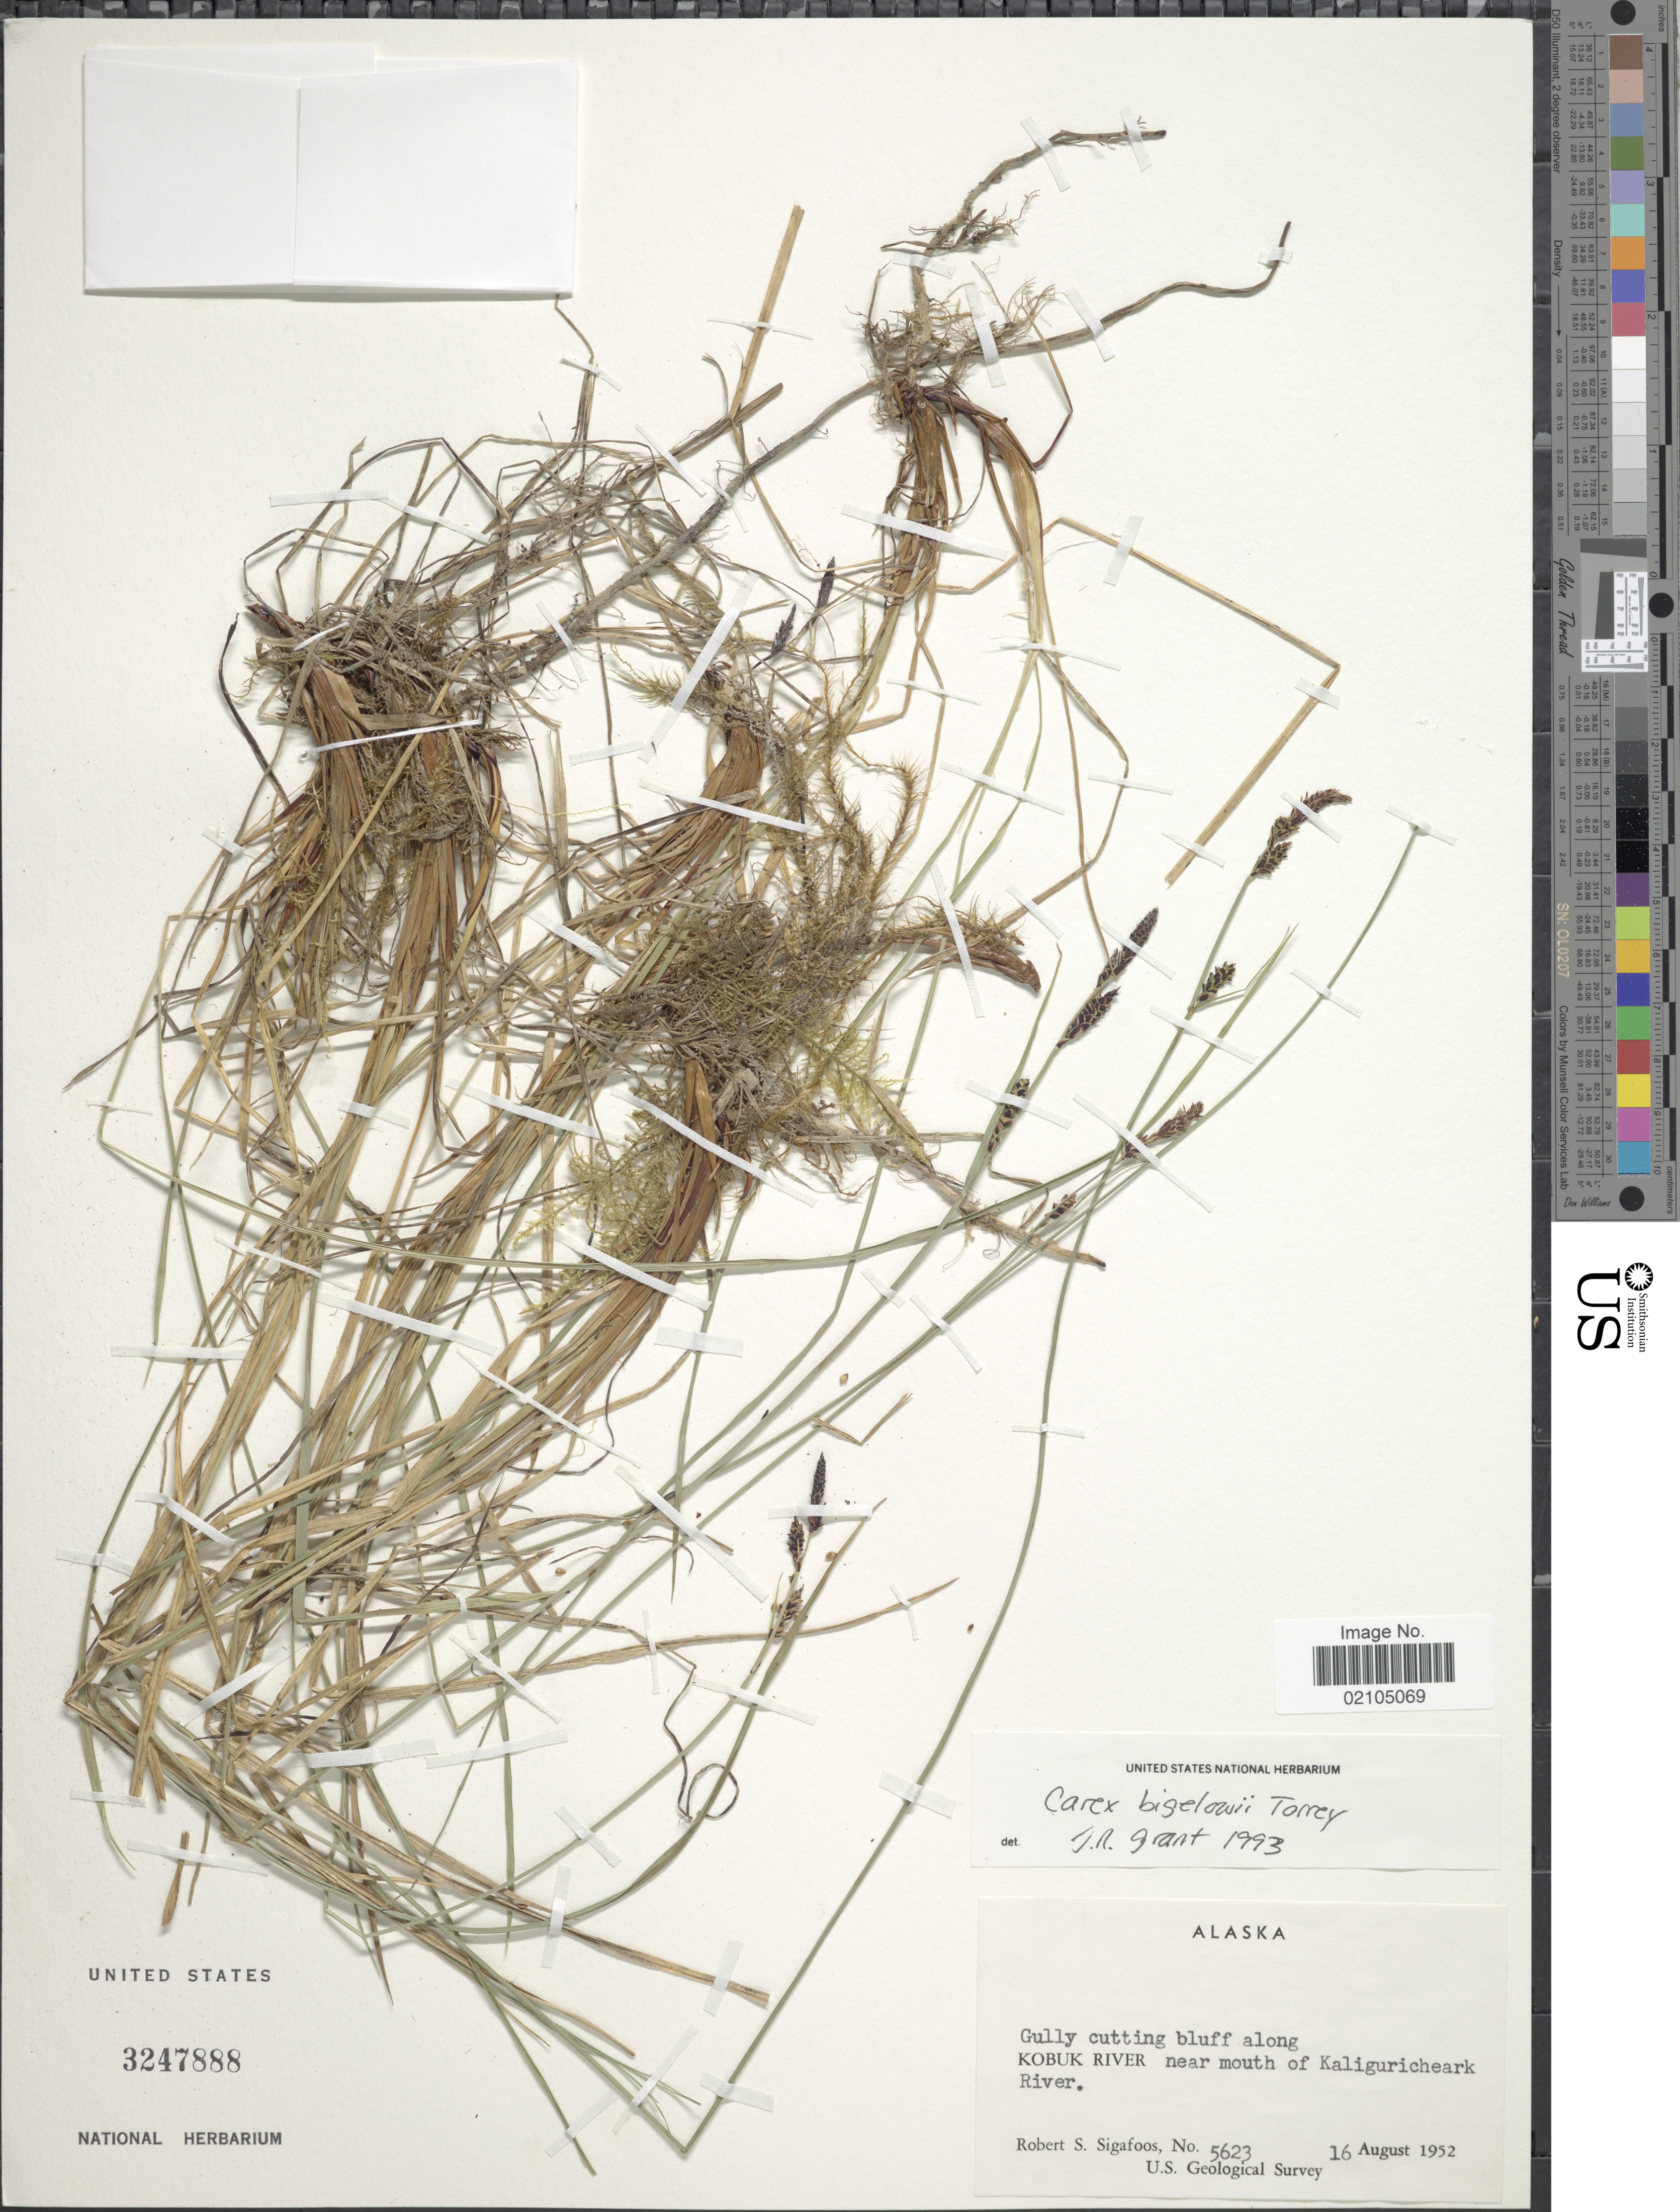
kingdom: Plantae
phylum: Tracheophyta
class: Liliopsida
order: Poales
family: Cyperaceae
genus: Carex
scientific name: Carex bigelowii subsp. lugens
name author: (Holm) T.V. Egorova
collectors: R. Sigafoos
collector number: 5623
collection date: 1952-08-16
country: United States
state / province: Alaska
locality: Gully cutting bluff along Kobuk River near mouth of Kaliguricheark River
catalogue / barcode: US 3247888